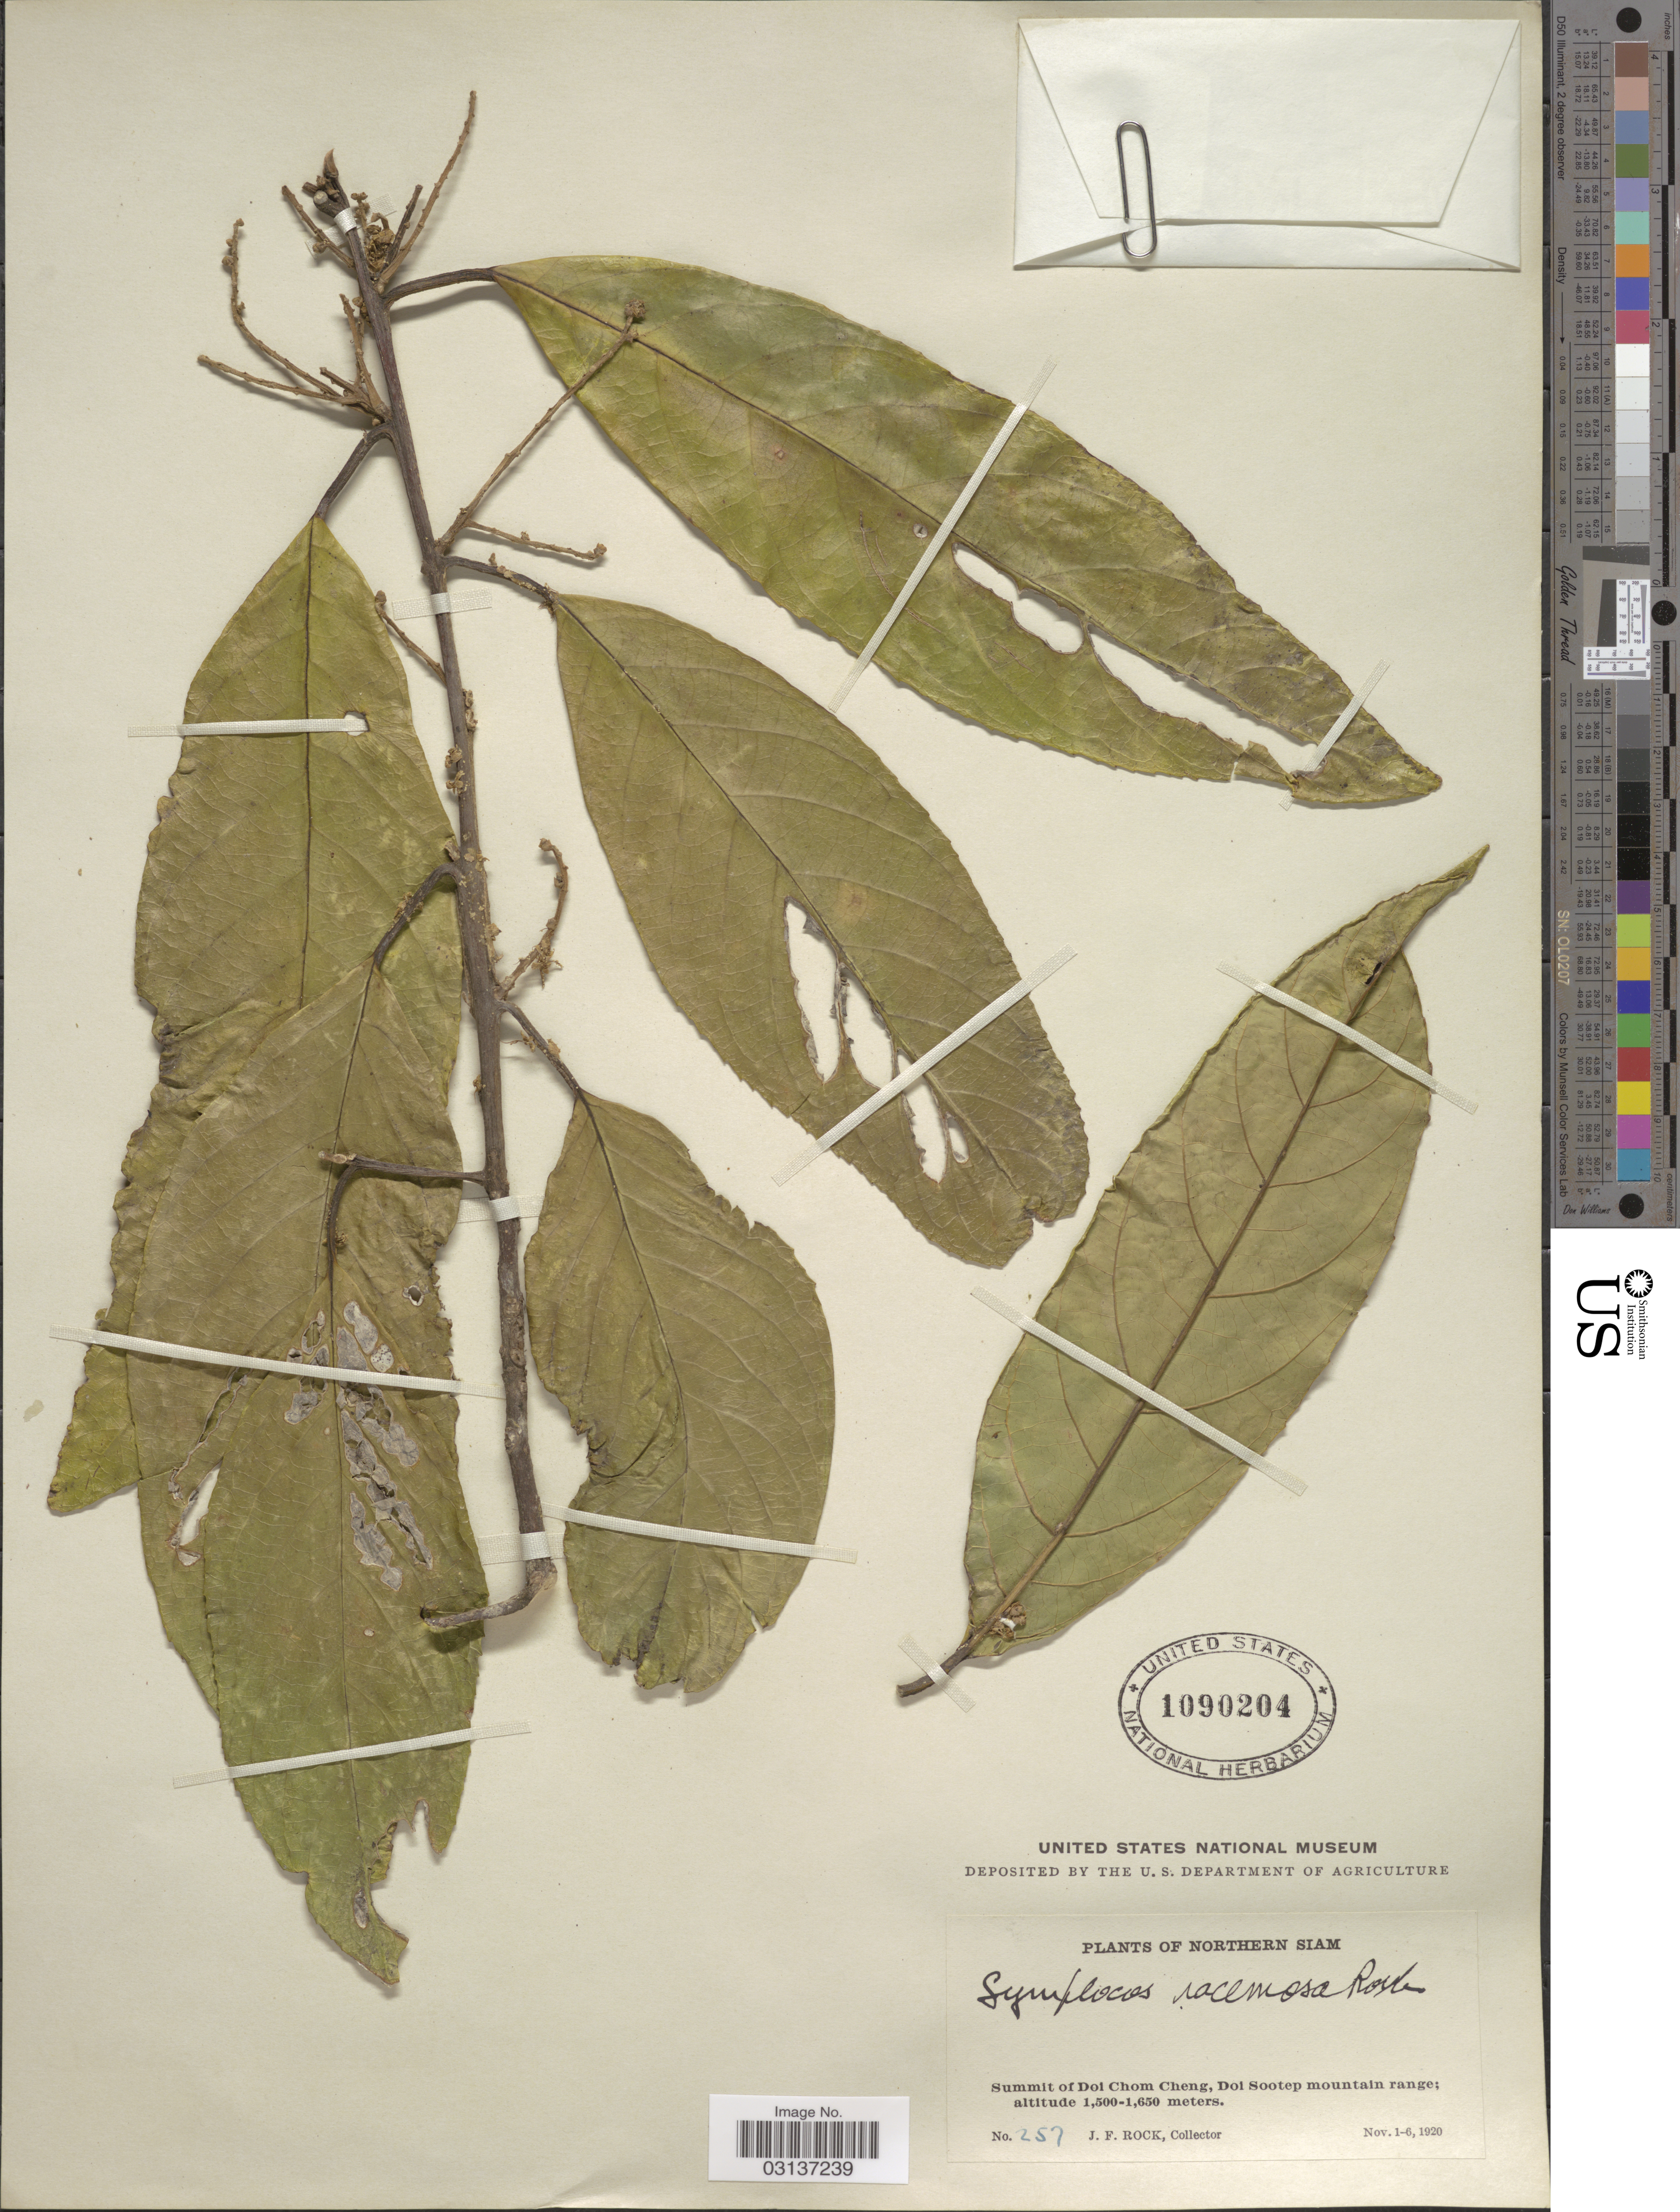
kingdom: Plantae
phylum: Tracheophyta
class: Magnoliopsida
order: Ericales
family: Symplocaceae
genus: Symplocos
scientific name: Symplocos racemosa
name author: Roxb.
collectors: J. Rock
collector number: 257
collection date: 1920-11-01/1920-11-06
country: Thailand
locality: Northern Siam. Summit of Doi Chom Cheng, Doi Sootep mountain range.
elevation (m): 1500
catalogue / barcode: US 1090204